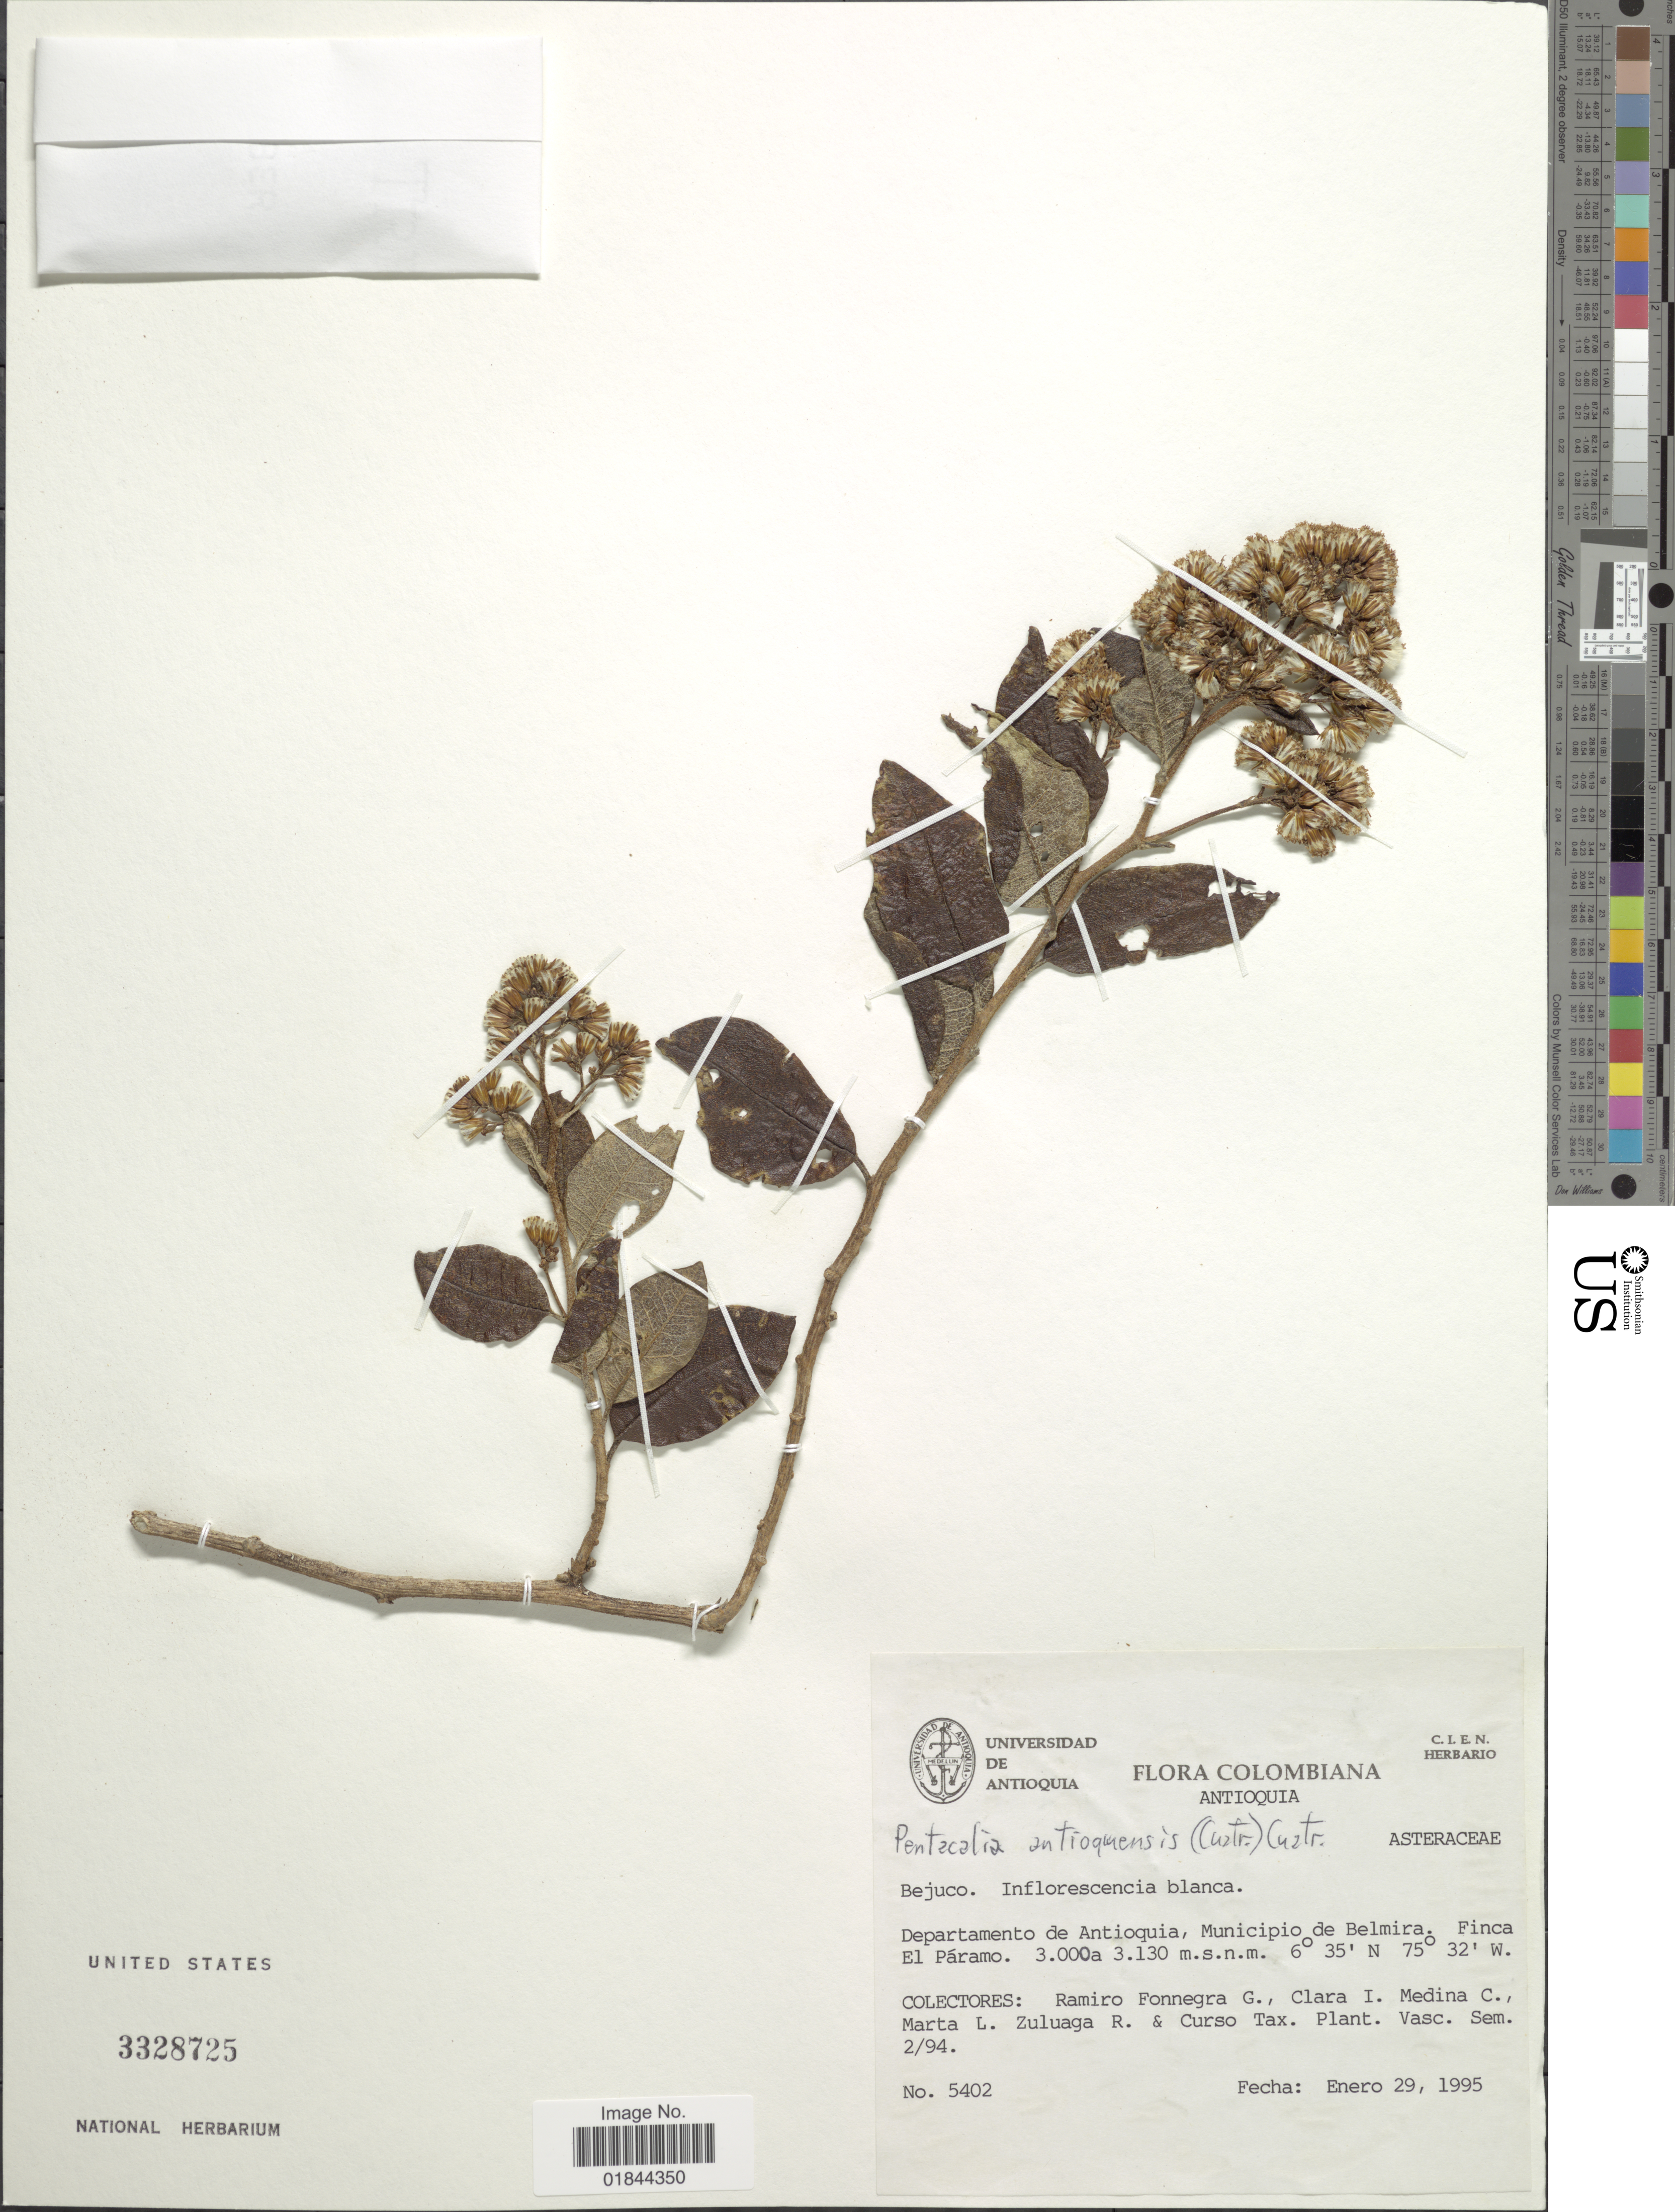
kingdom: Plantae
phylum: Tracheophyta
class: Magnoliopsida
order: Asterales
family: Asteraceae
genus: Pentacalia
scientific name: Pentacalia antioquensis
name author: (Cuatrec.) Cuatrec.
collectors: R. Fonnegra G., C. Medina C., M. Zuluaga R.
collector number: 5402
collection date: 1995-01-29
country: Colombia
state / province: Antioquia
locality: Department de Antioquia, Municipio de Belmira. Finca El Páramo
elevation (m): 3000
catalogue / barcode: US 3328725